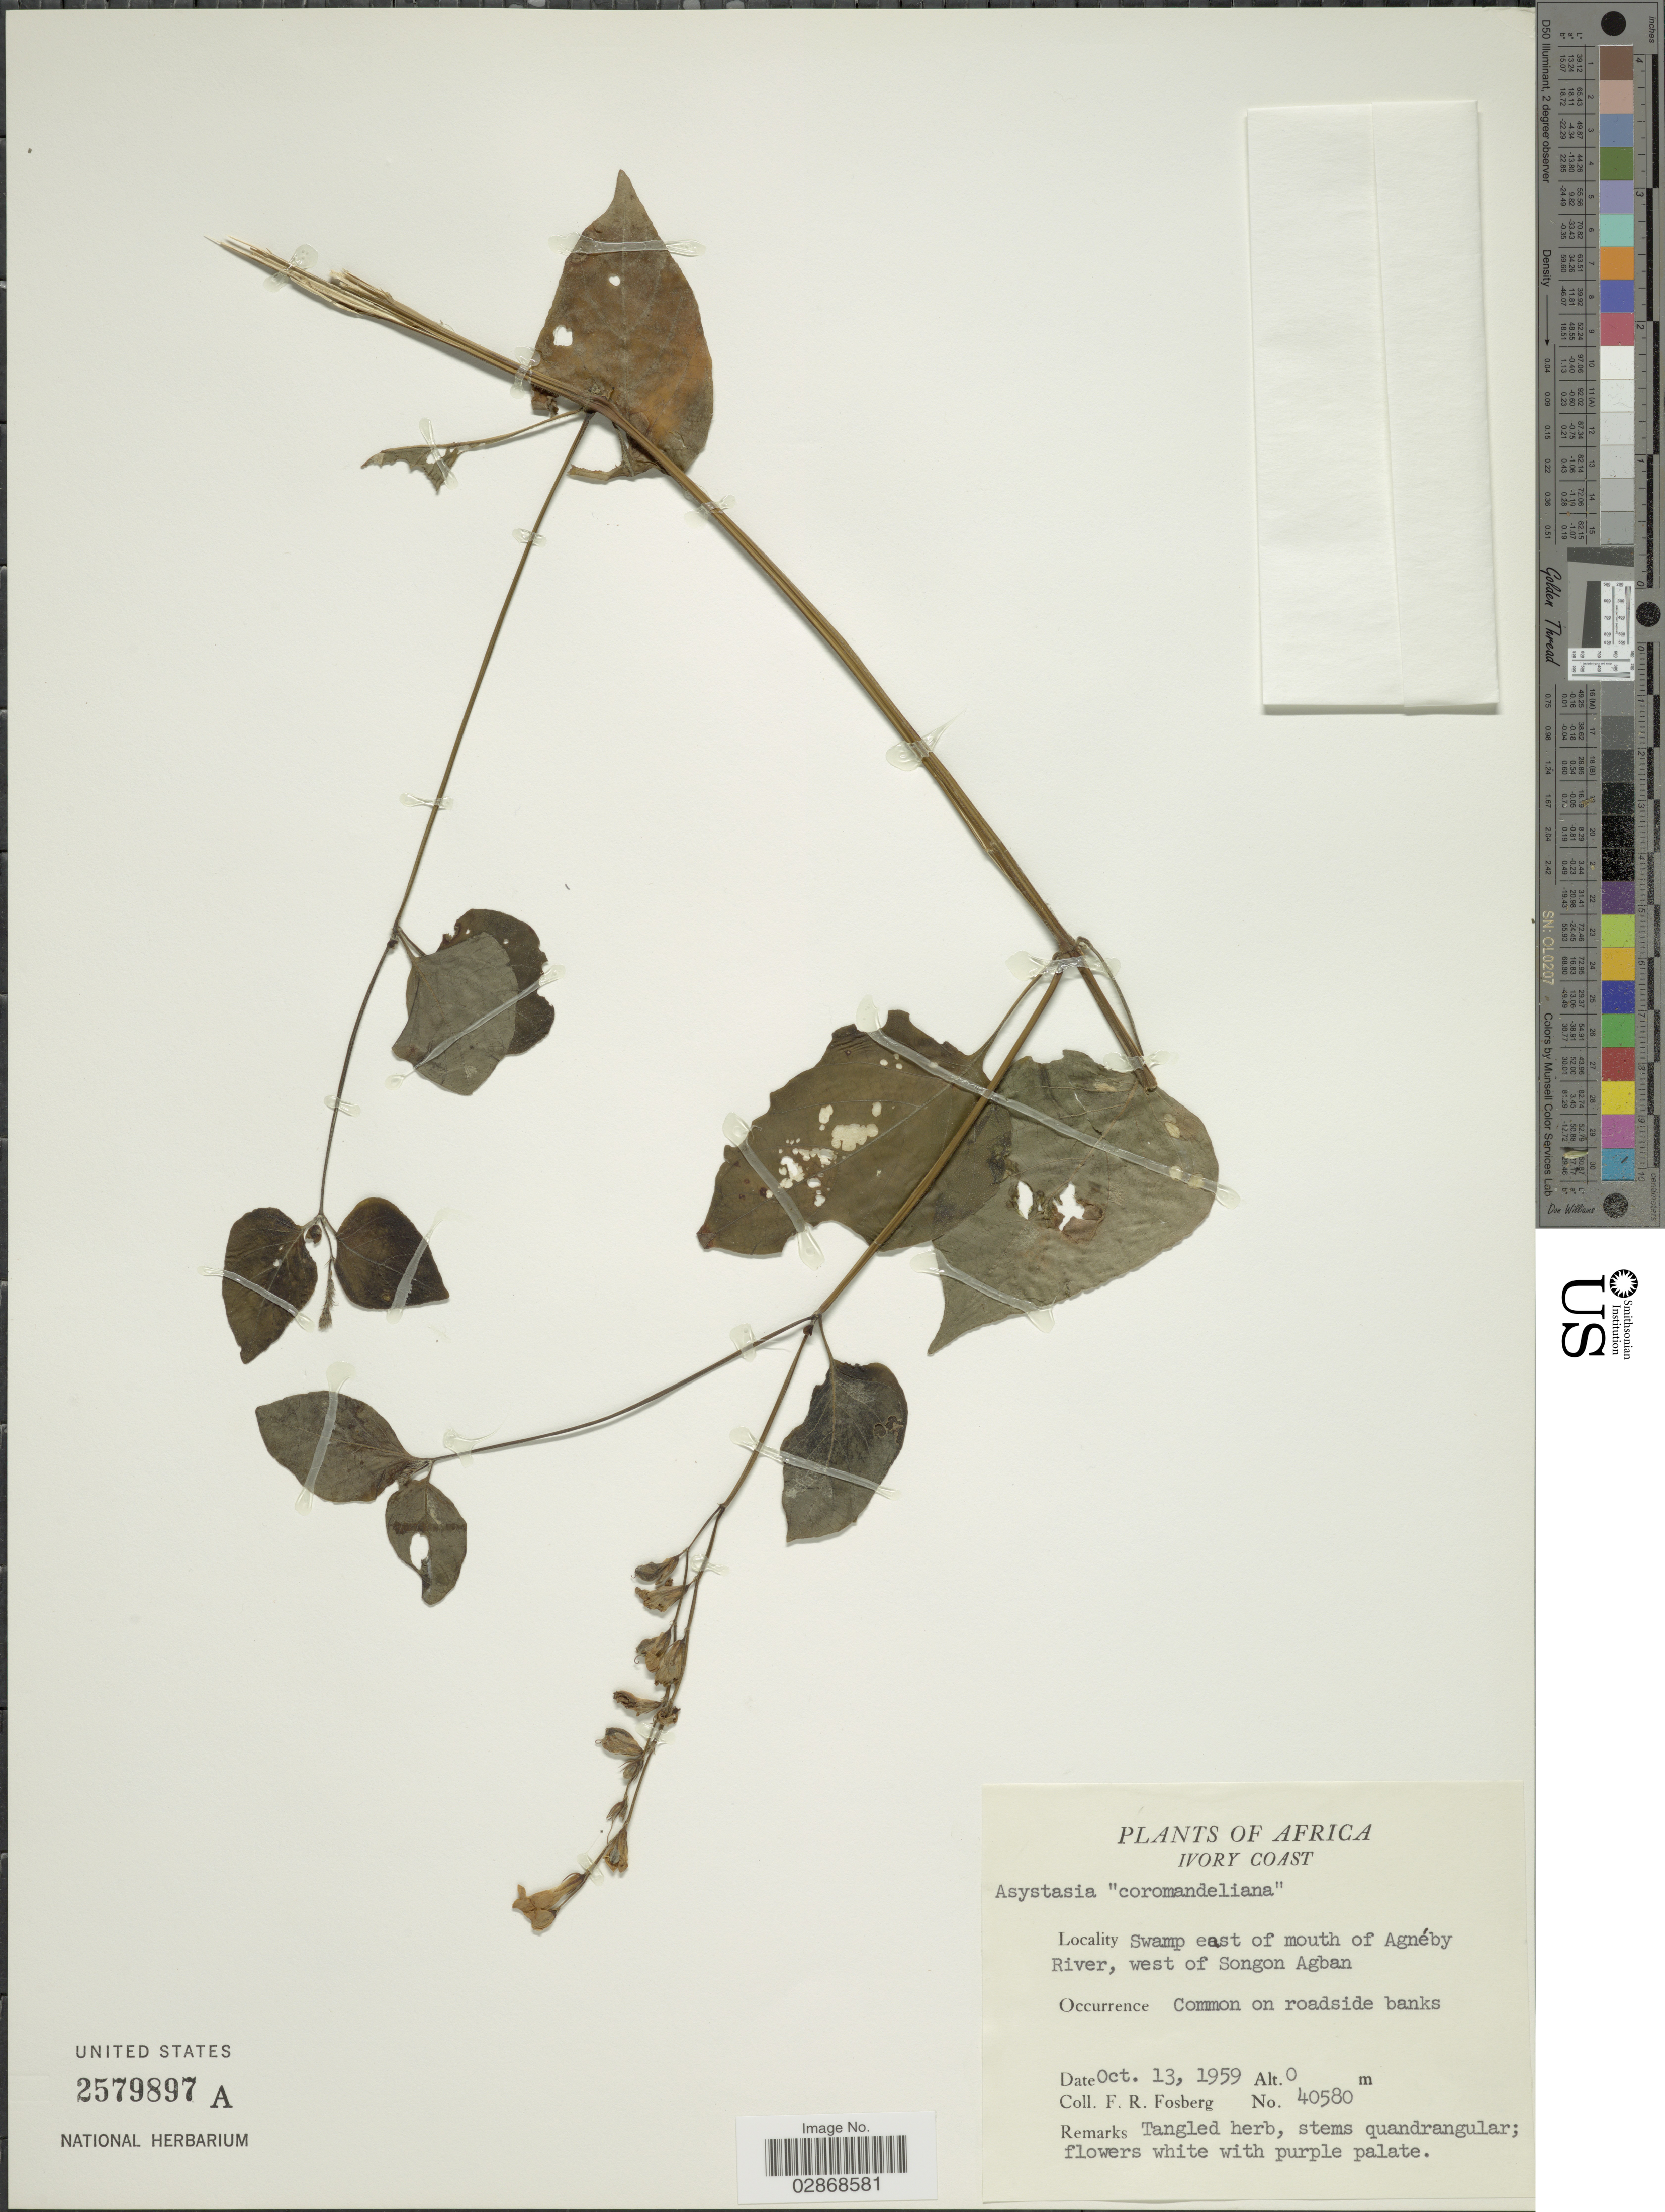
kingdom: Plantae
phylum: Tracheophyta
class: Magnoliopsida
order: Lamiales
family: Acanthaceae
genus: Asystasia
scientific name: Asystasia coromandeliana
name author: Nees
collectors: F. R. Fosberg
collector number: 40580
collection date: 1959-10-13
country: Ivory Coast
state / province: Lagunes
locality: Swamp east of mouth of Agnéby River, west of Songon Agban. Agnébi.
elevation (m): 0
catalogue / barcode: US 2579897A